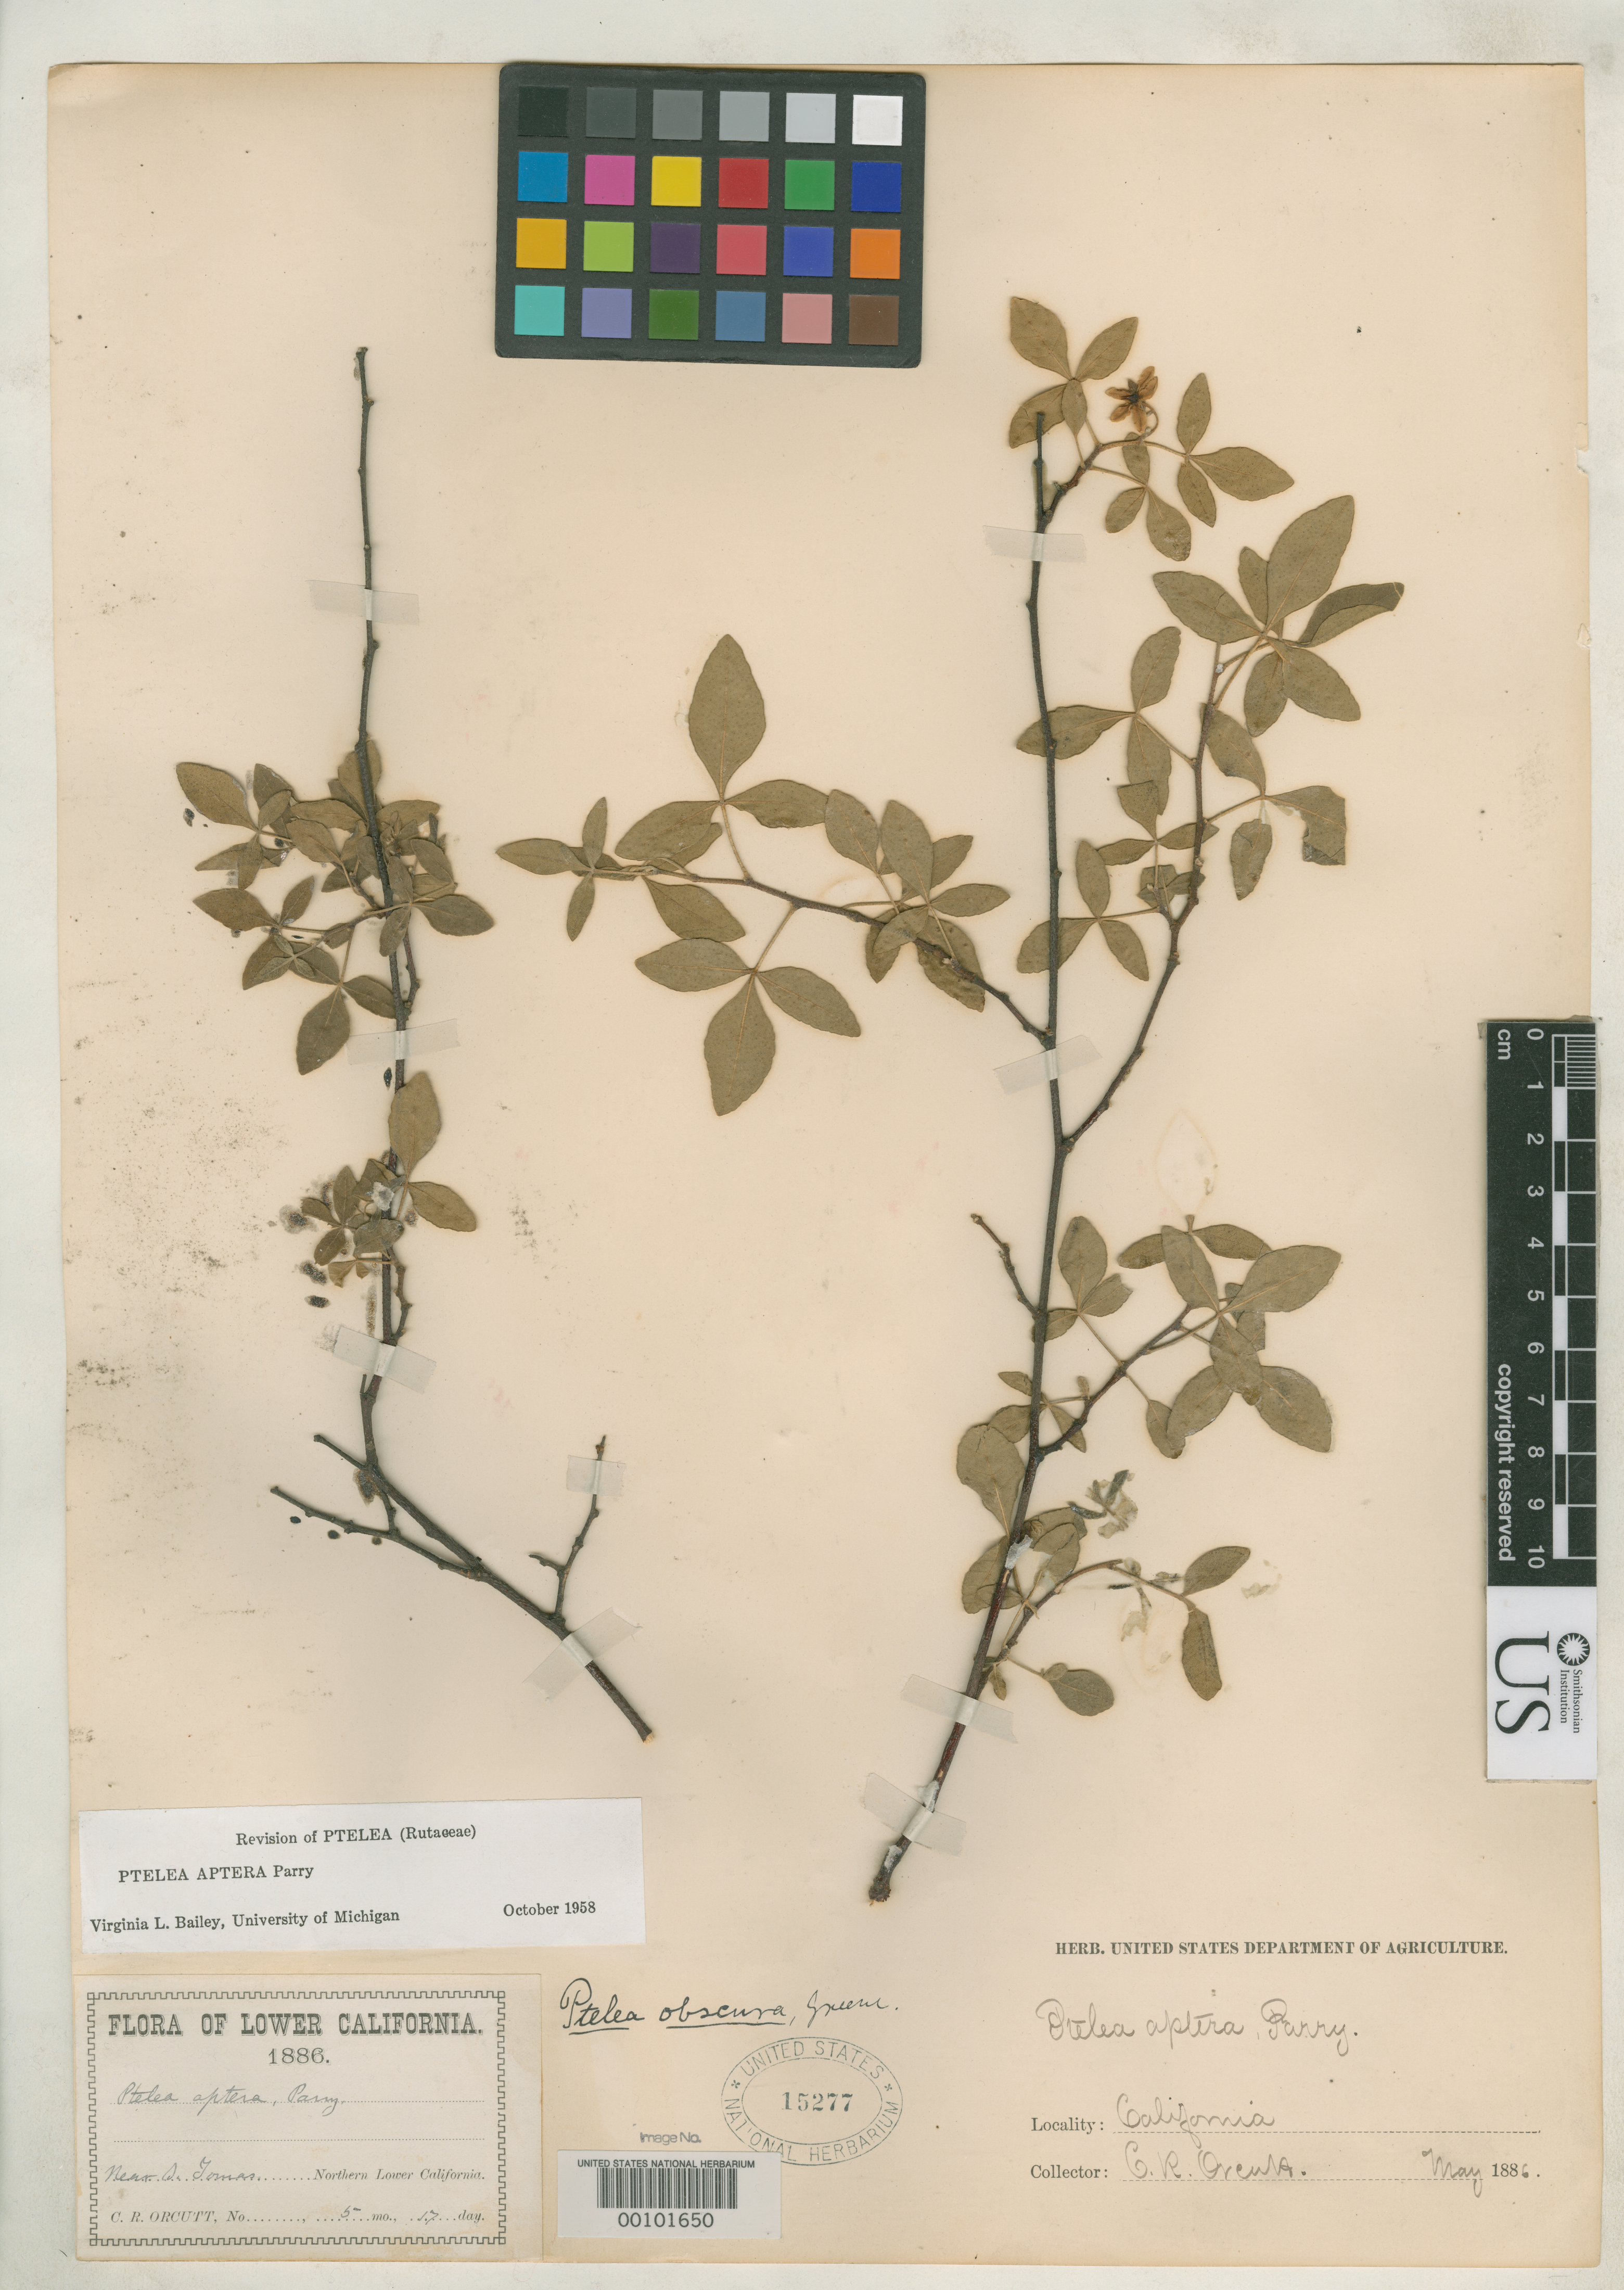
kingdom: Plantae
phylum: Tracheophyta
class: Magnoliopsida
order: Sapindales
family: Rutaceae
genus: Ptelea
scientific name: Ptelea obscura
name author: Greene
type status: Holotype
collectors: C. R. Orcutt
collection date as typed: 17 May 1886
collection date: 1886-05-17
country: Mexico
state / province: Baja California Norte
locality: Near Santo Tomas.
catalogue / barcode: US 15277